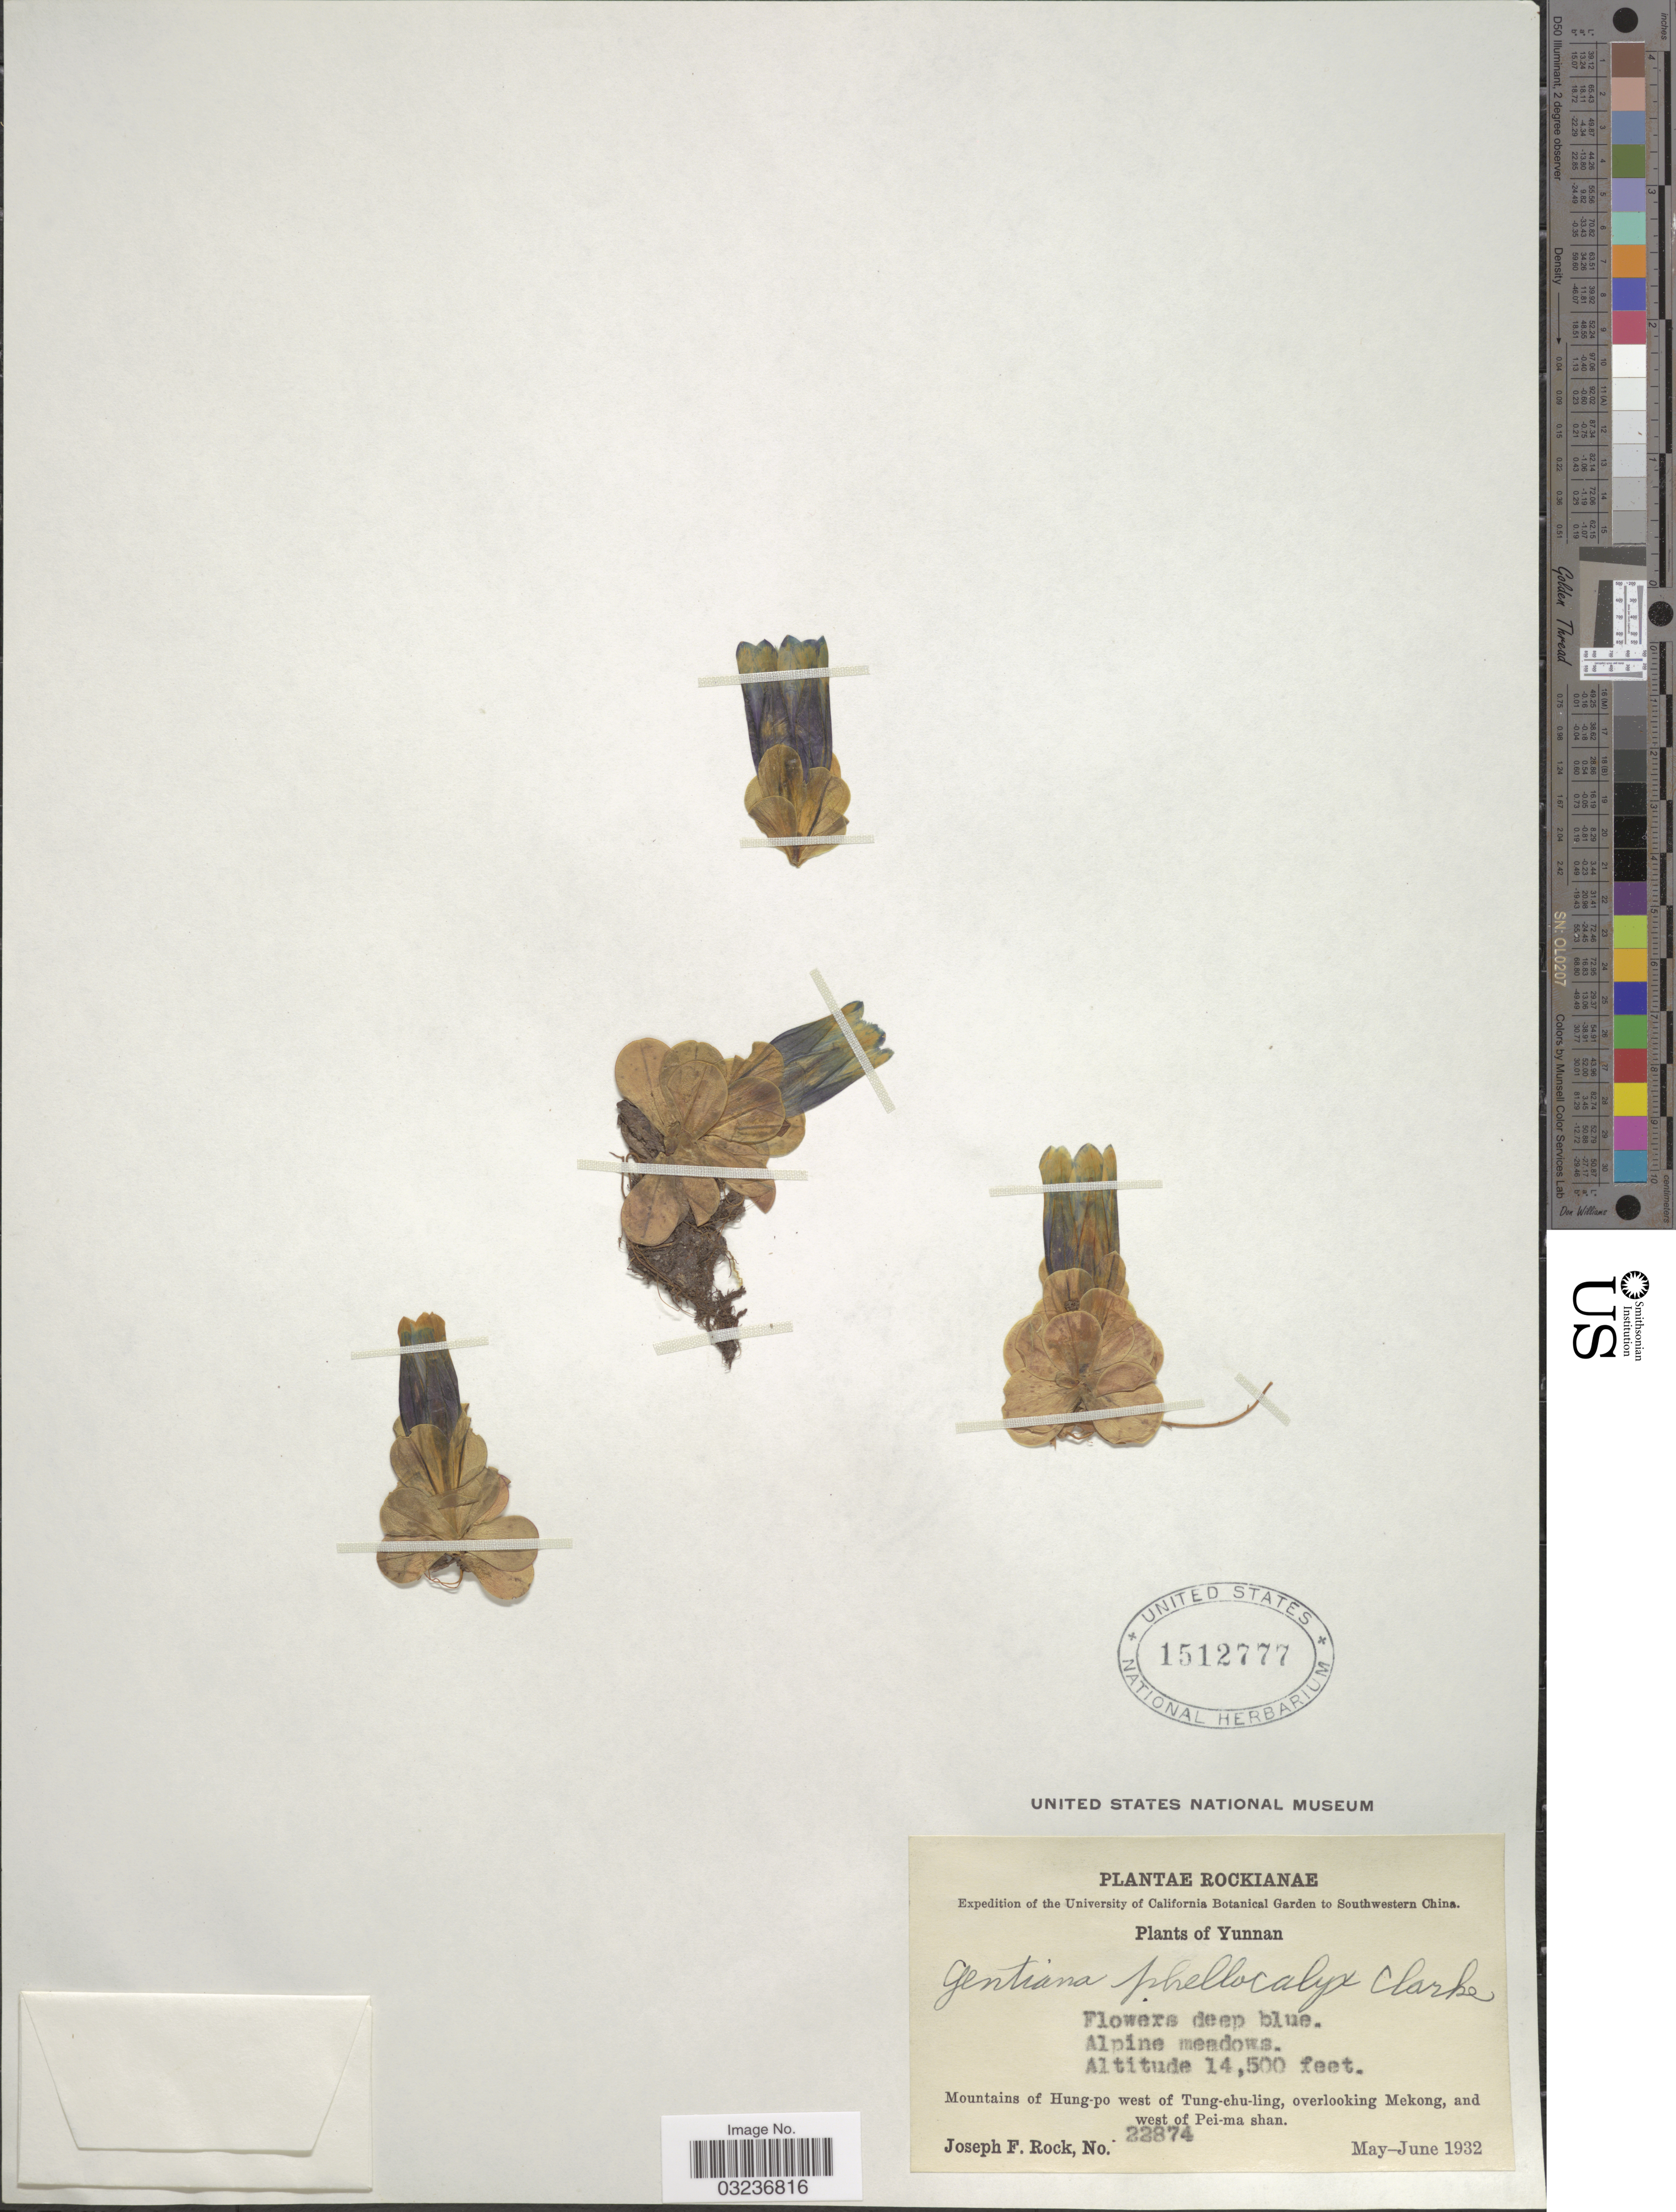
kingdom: Plantae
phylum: Tracheophyta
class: Magnoliopsida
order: Gentianales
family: Gentianaceae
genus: Gentiana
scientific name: Gentiana phyllocalyx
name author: C.B. Clarke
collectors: J. F. Rock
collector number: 22874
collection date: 1932-05/1932-06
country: China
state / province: Yunnan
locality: Southwestern China, Mountains of Hung-po west of Tung-chu-ling, overlooking Mekong, and west of Pei-ma shan.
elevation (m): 4420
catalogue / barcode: US 1512777